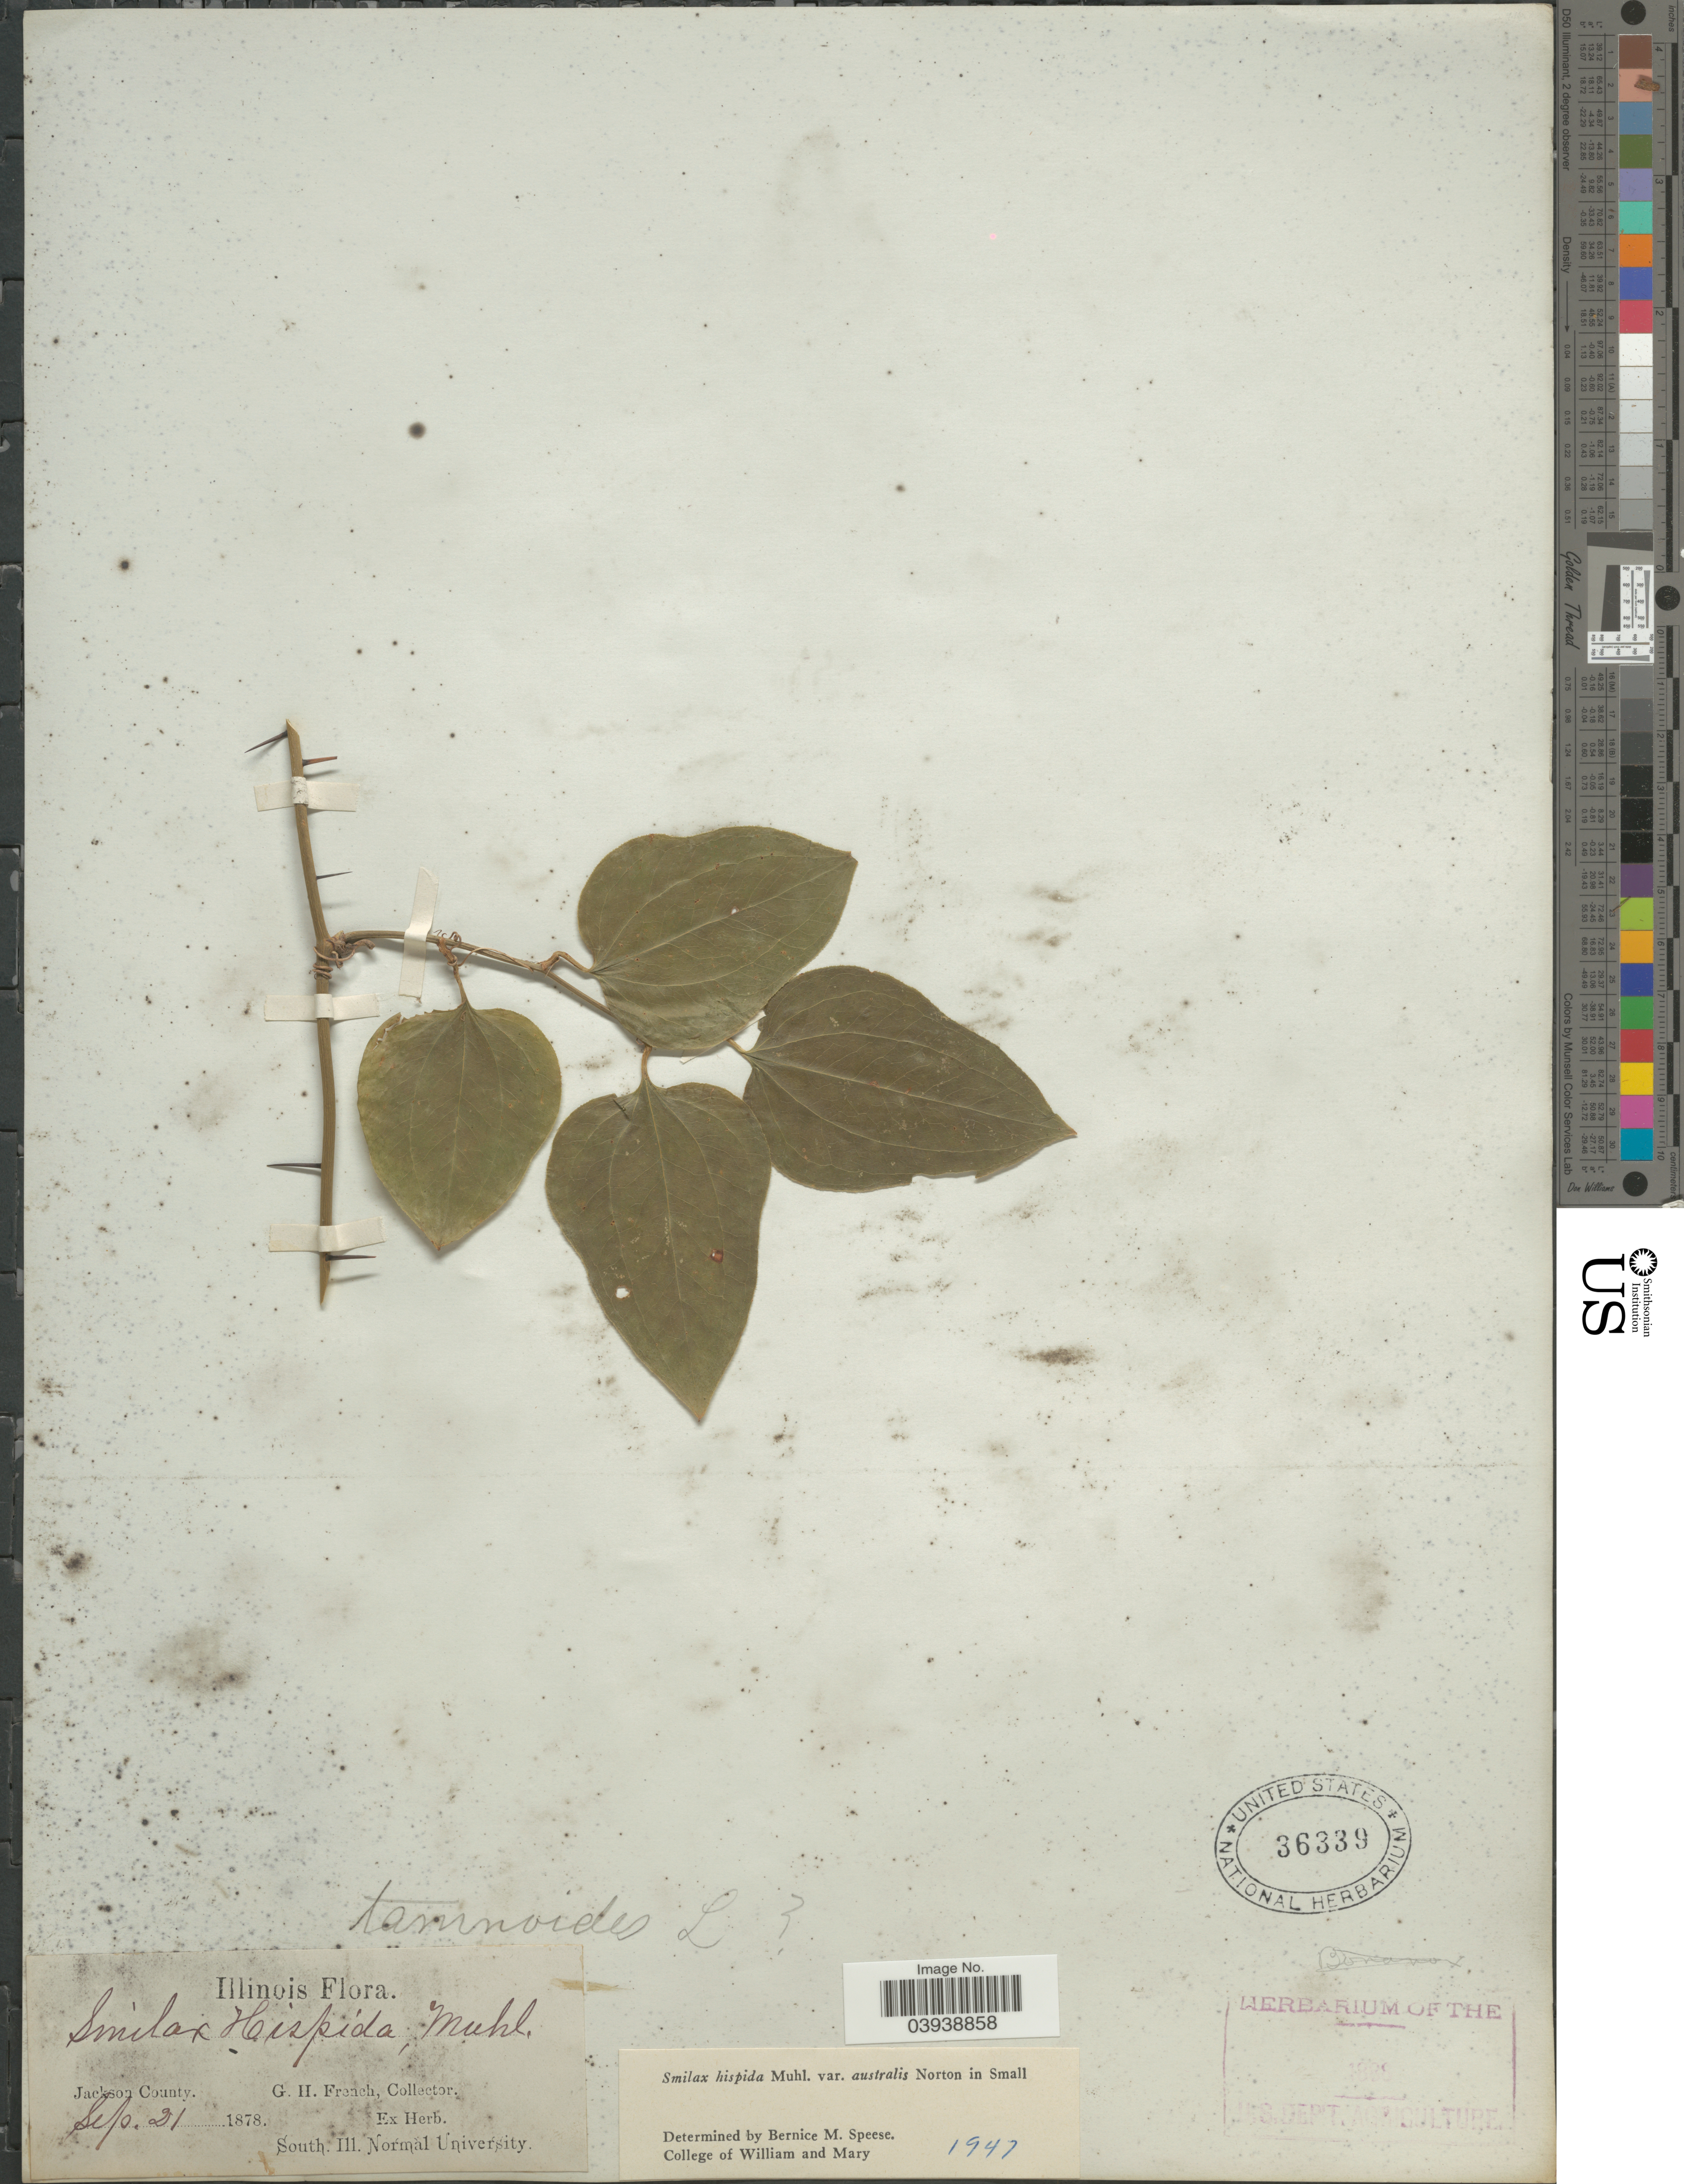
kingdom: Plantae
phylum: Tracheophyta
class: Liliopsida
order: Liliales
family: Smilacaceae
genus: Smilax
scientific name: Smilax hispida var. australis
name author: Small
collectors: G. H. French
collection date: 1878-09-21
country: United States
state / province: Illinois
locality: Jackson County.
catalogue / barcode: US 36339